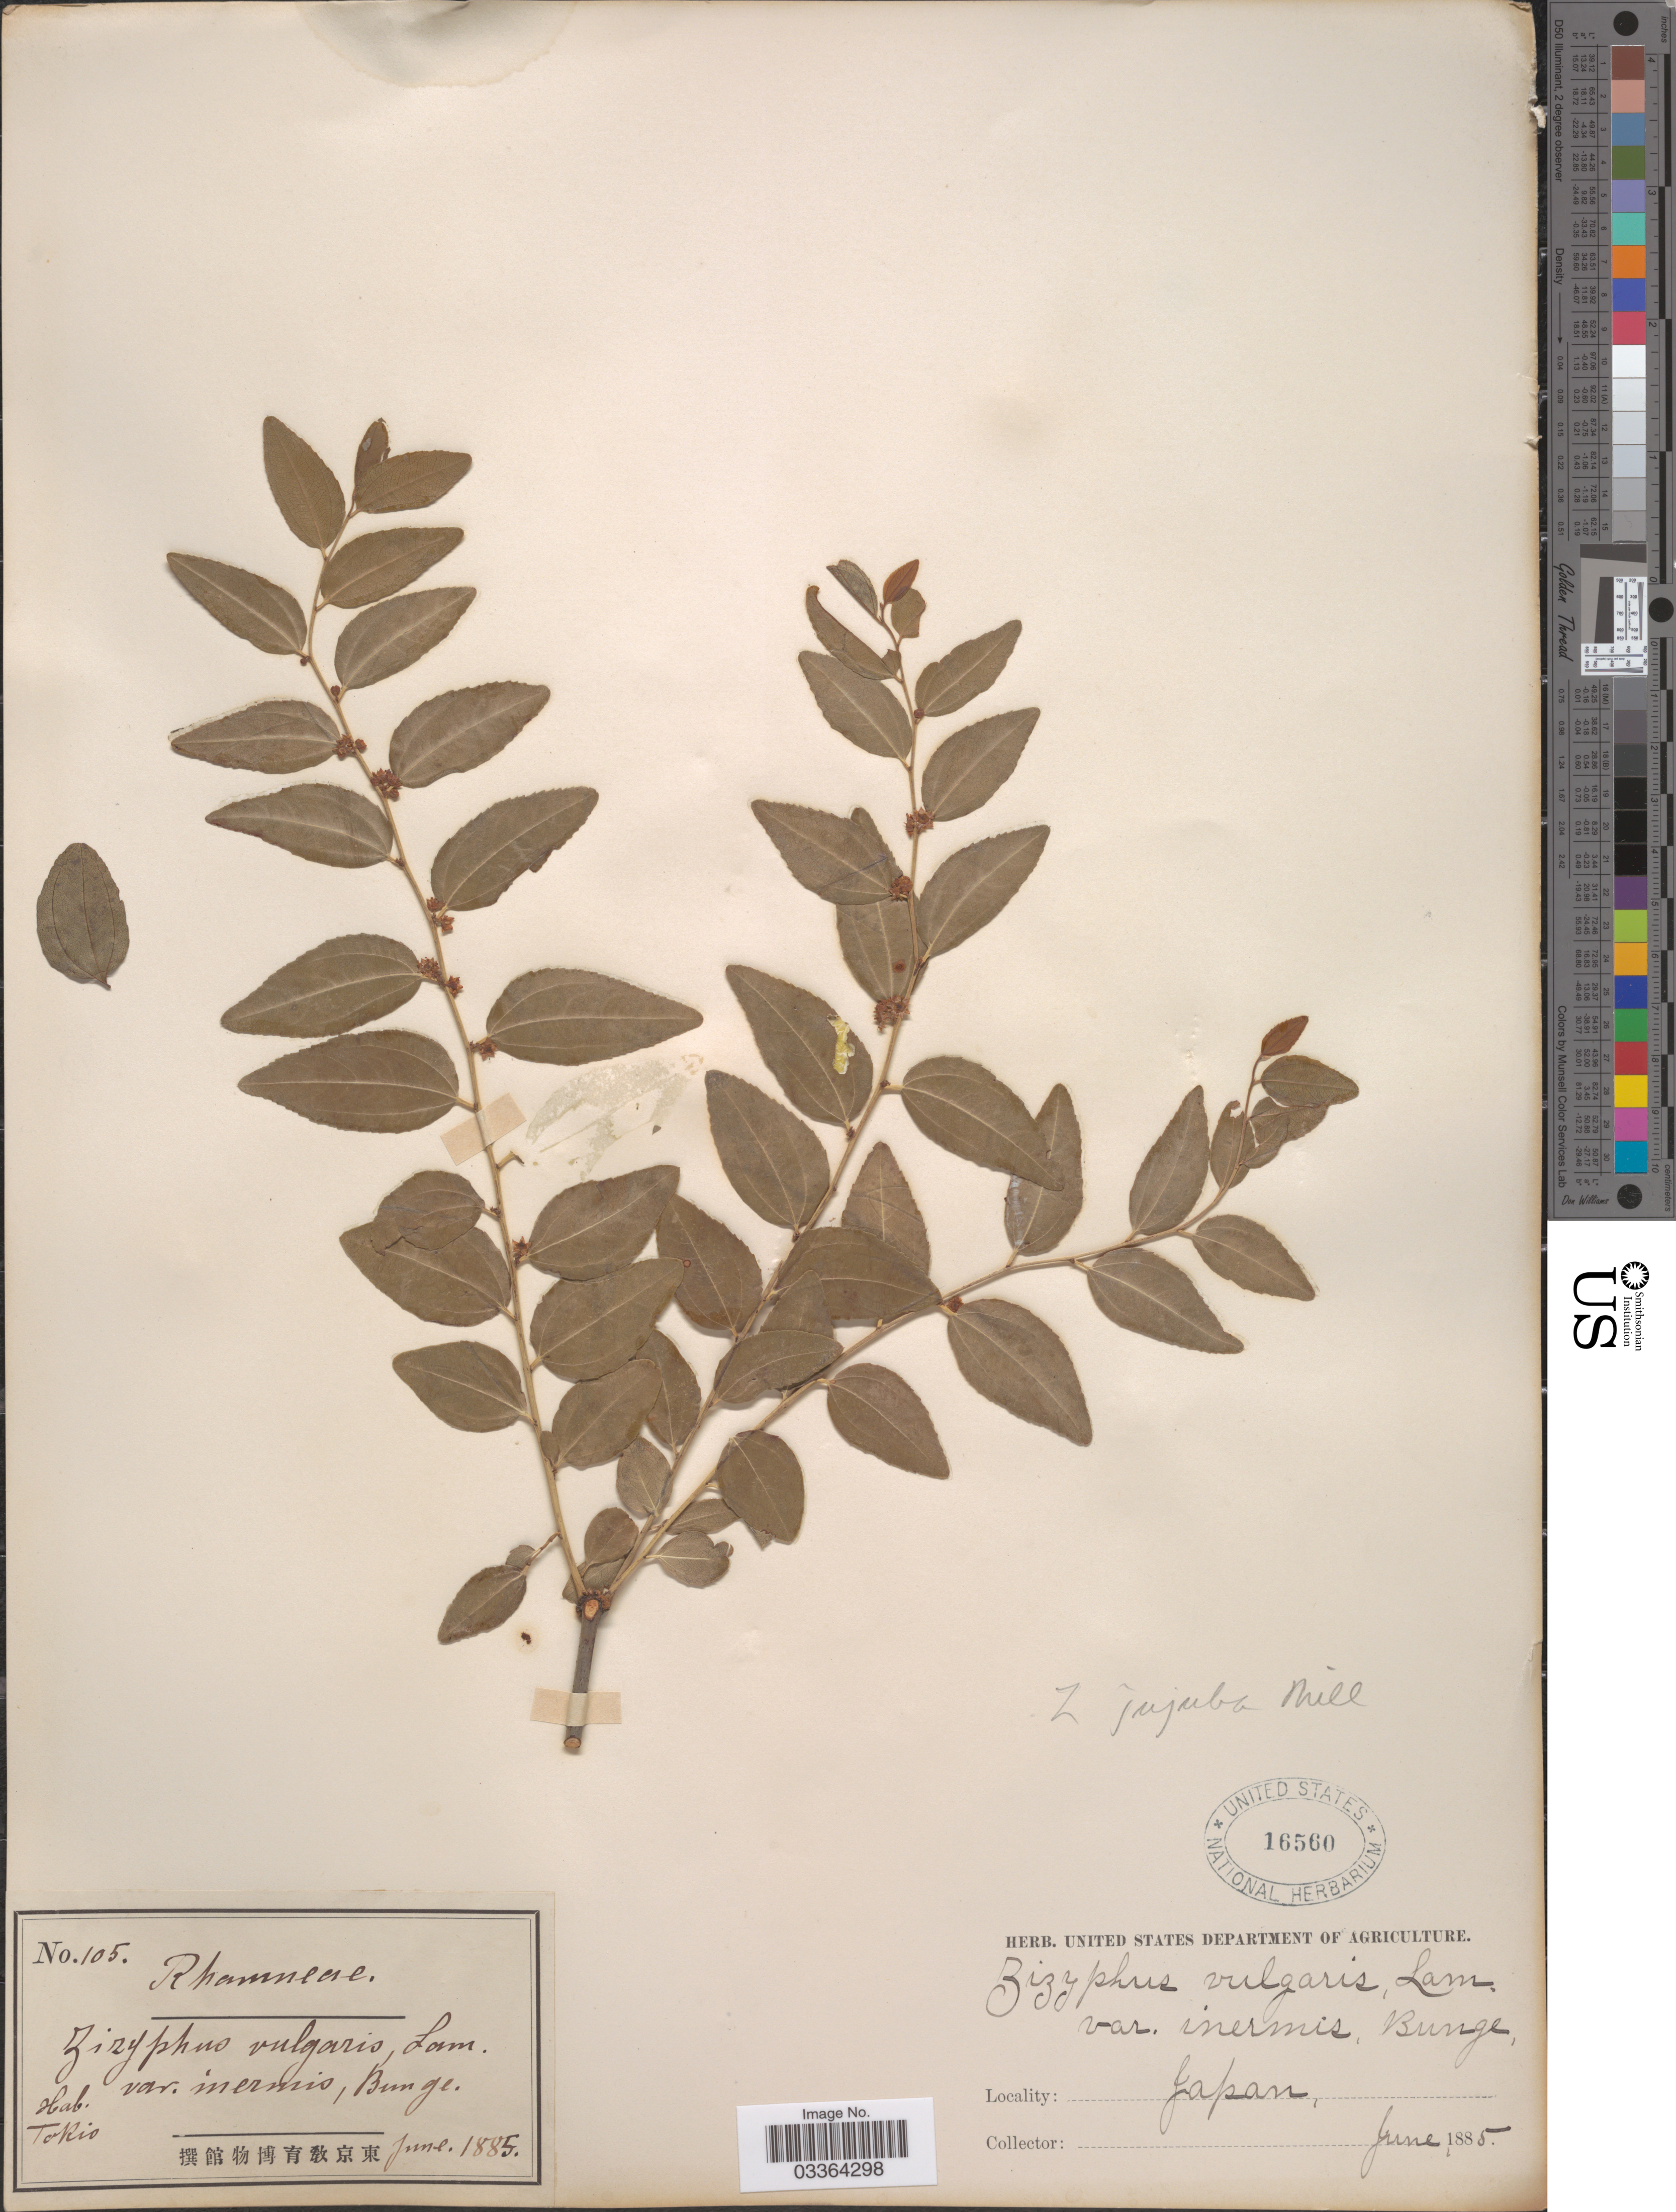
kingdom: Plantae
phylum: Tracheophyta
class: Magnoliopsida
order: Rosales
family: Rhamnaceae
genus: Ziziphus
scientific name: Ziziphus jujuba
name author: Mill.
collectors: ex herb. U. S. Department of Agriculture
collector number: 105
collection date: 1885-06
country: Japan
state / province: Tokyo, Federal City of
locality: Tokio.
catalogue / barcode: US 16560